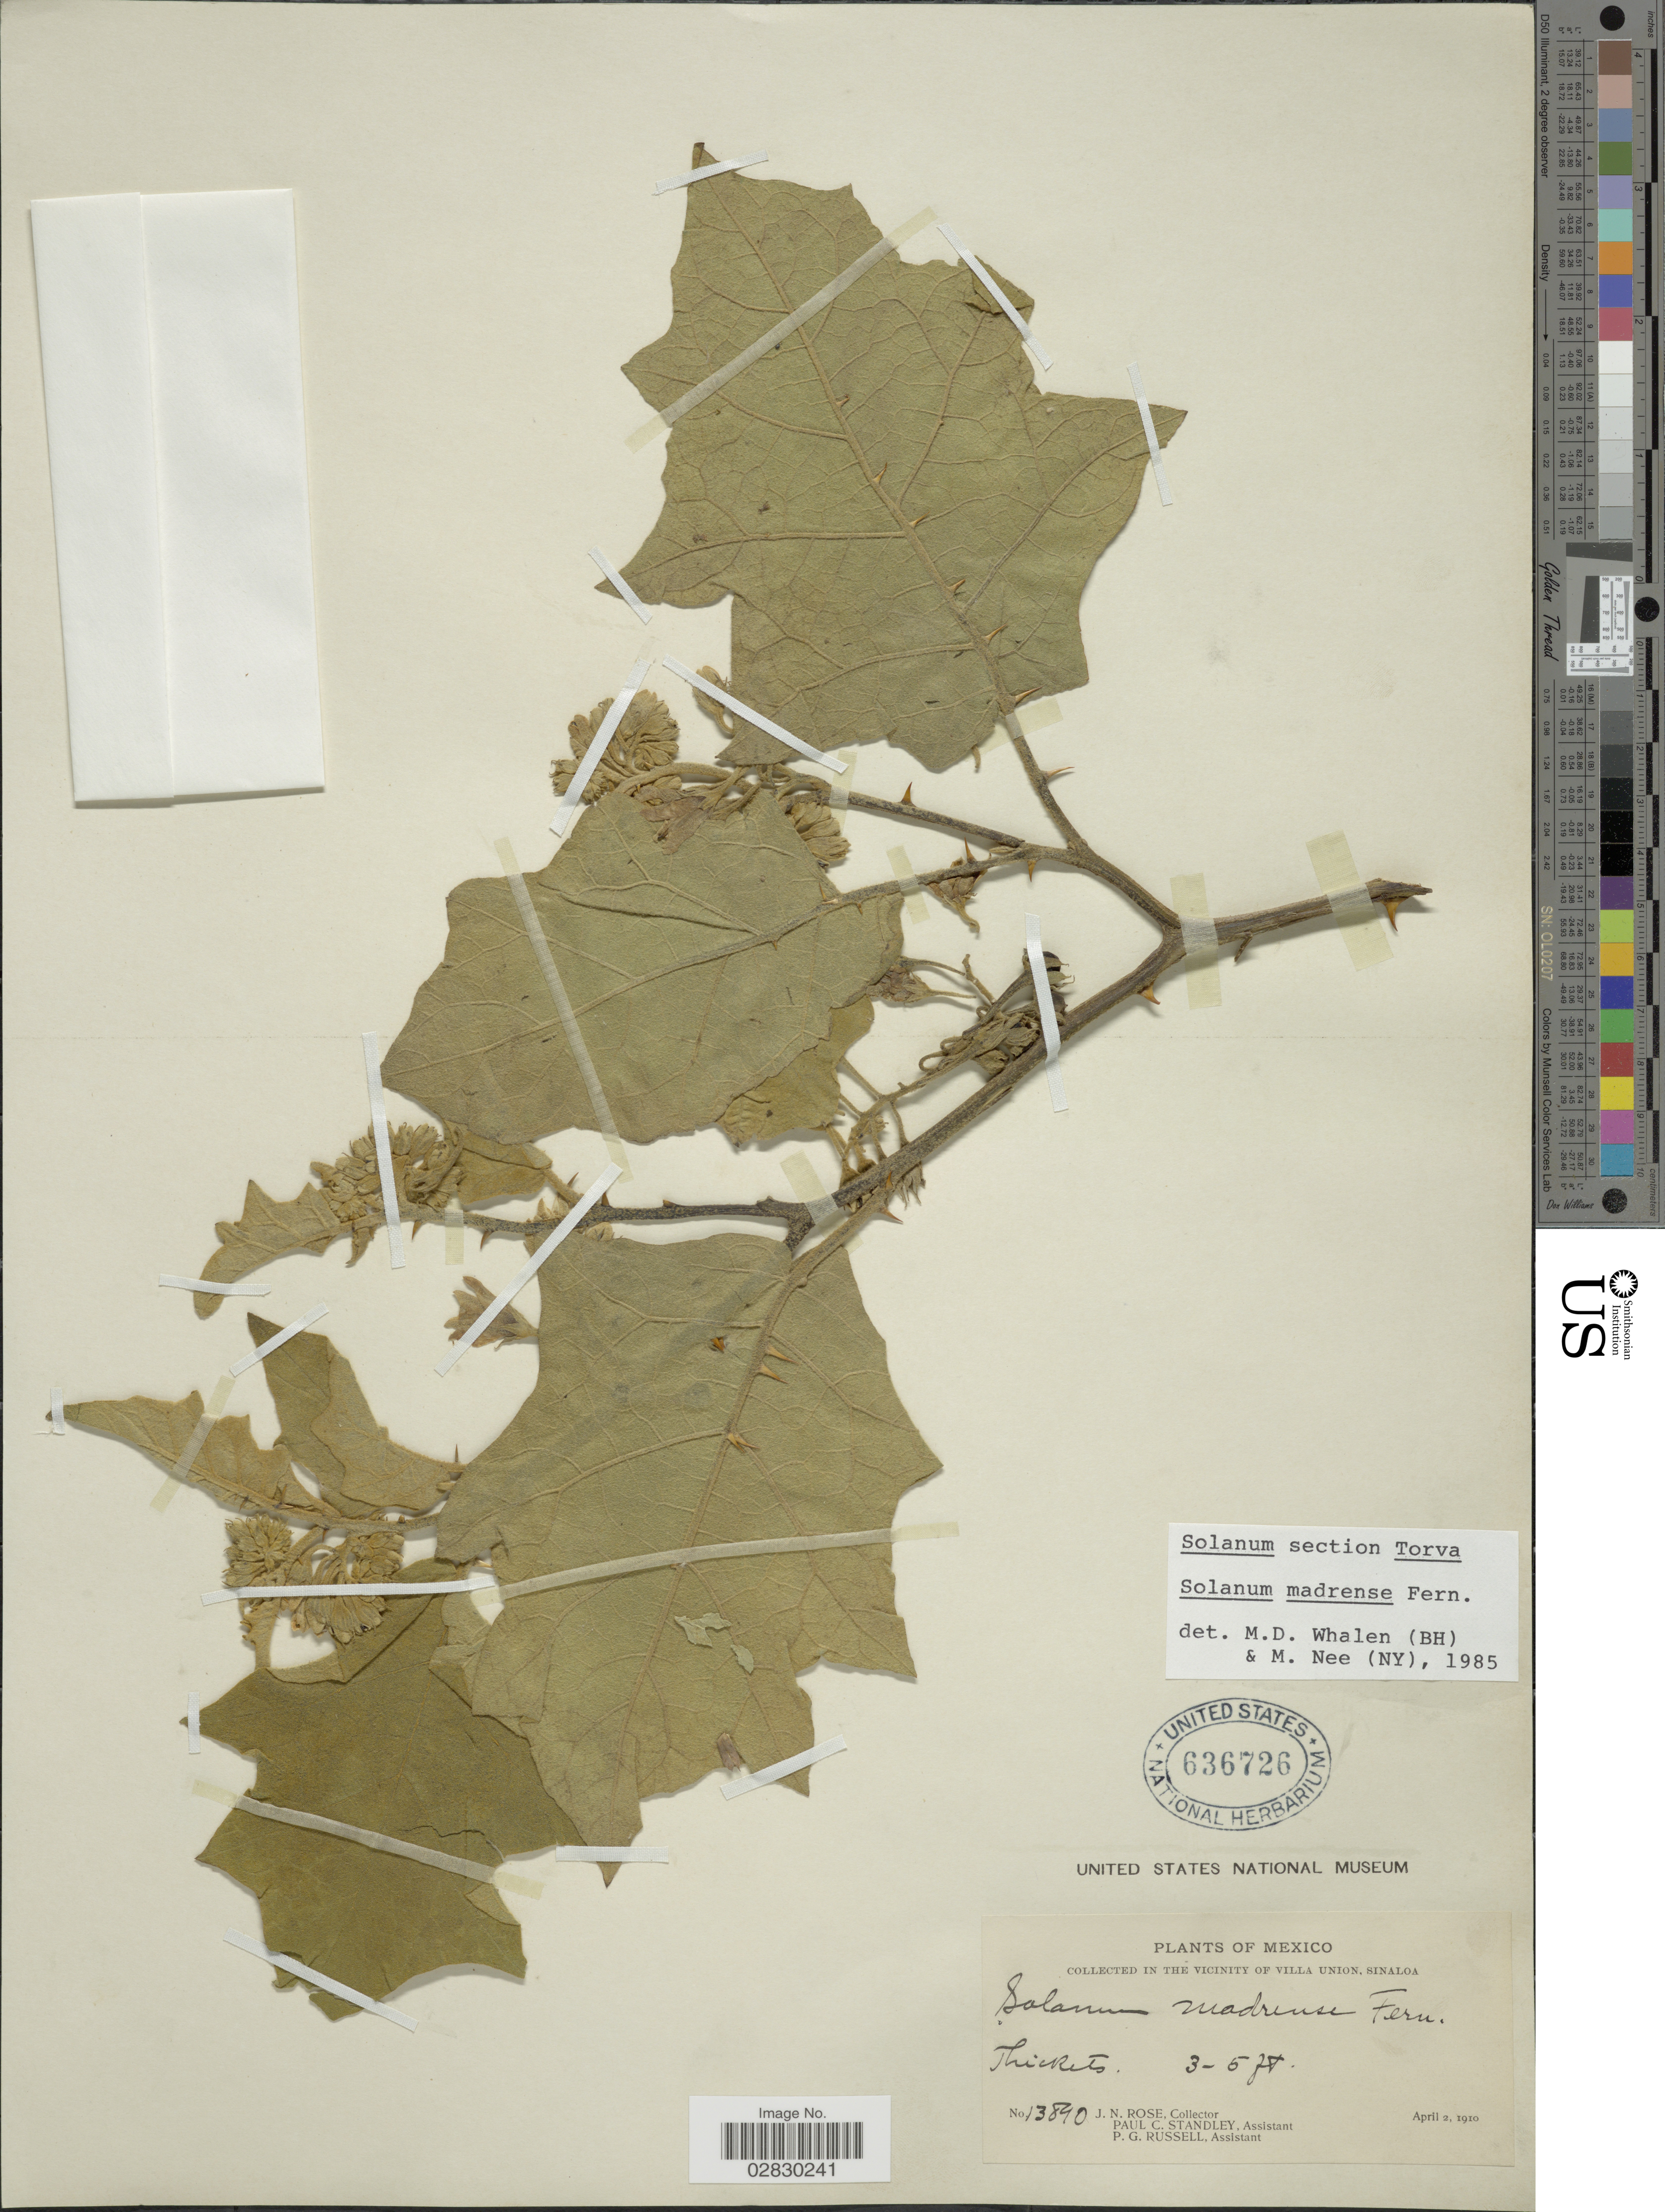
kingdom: Plantae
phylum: Tracheophyta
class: Magnoliopsida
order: Solanales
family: Solanaceae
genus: Solanum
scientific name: Solanum madrense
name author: Fernald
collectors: J. N. Rose, P. C. Standley & P. G. Russell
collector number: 13890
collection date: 1910-04-02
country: Mexico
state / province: Sinaloa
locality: In the vicinity of Villa Union.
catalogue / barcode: US 636726